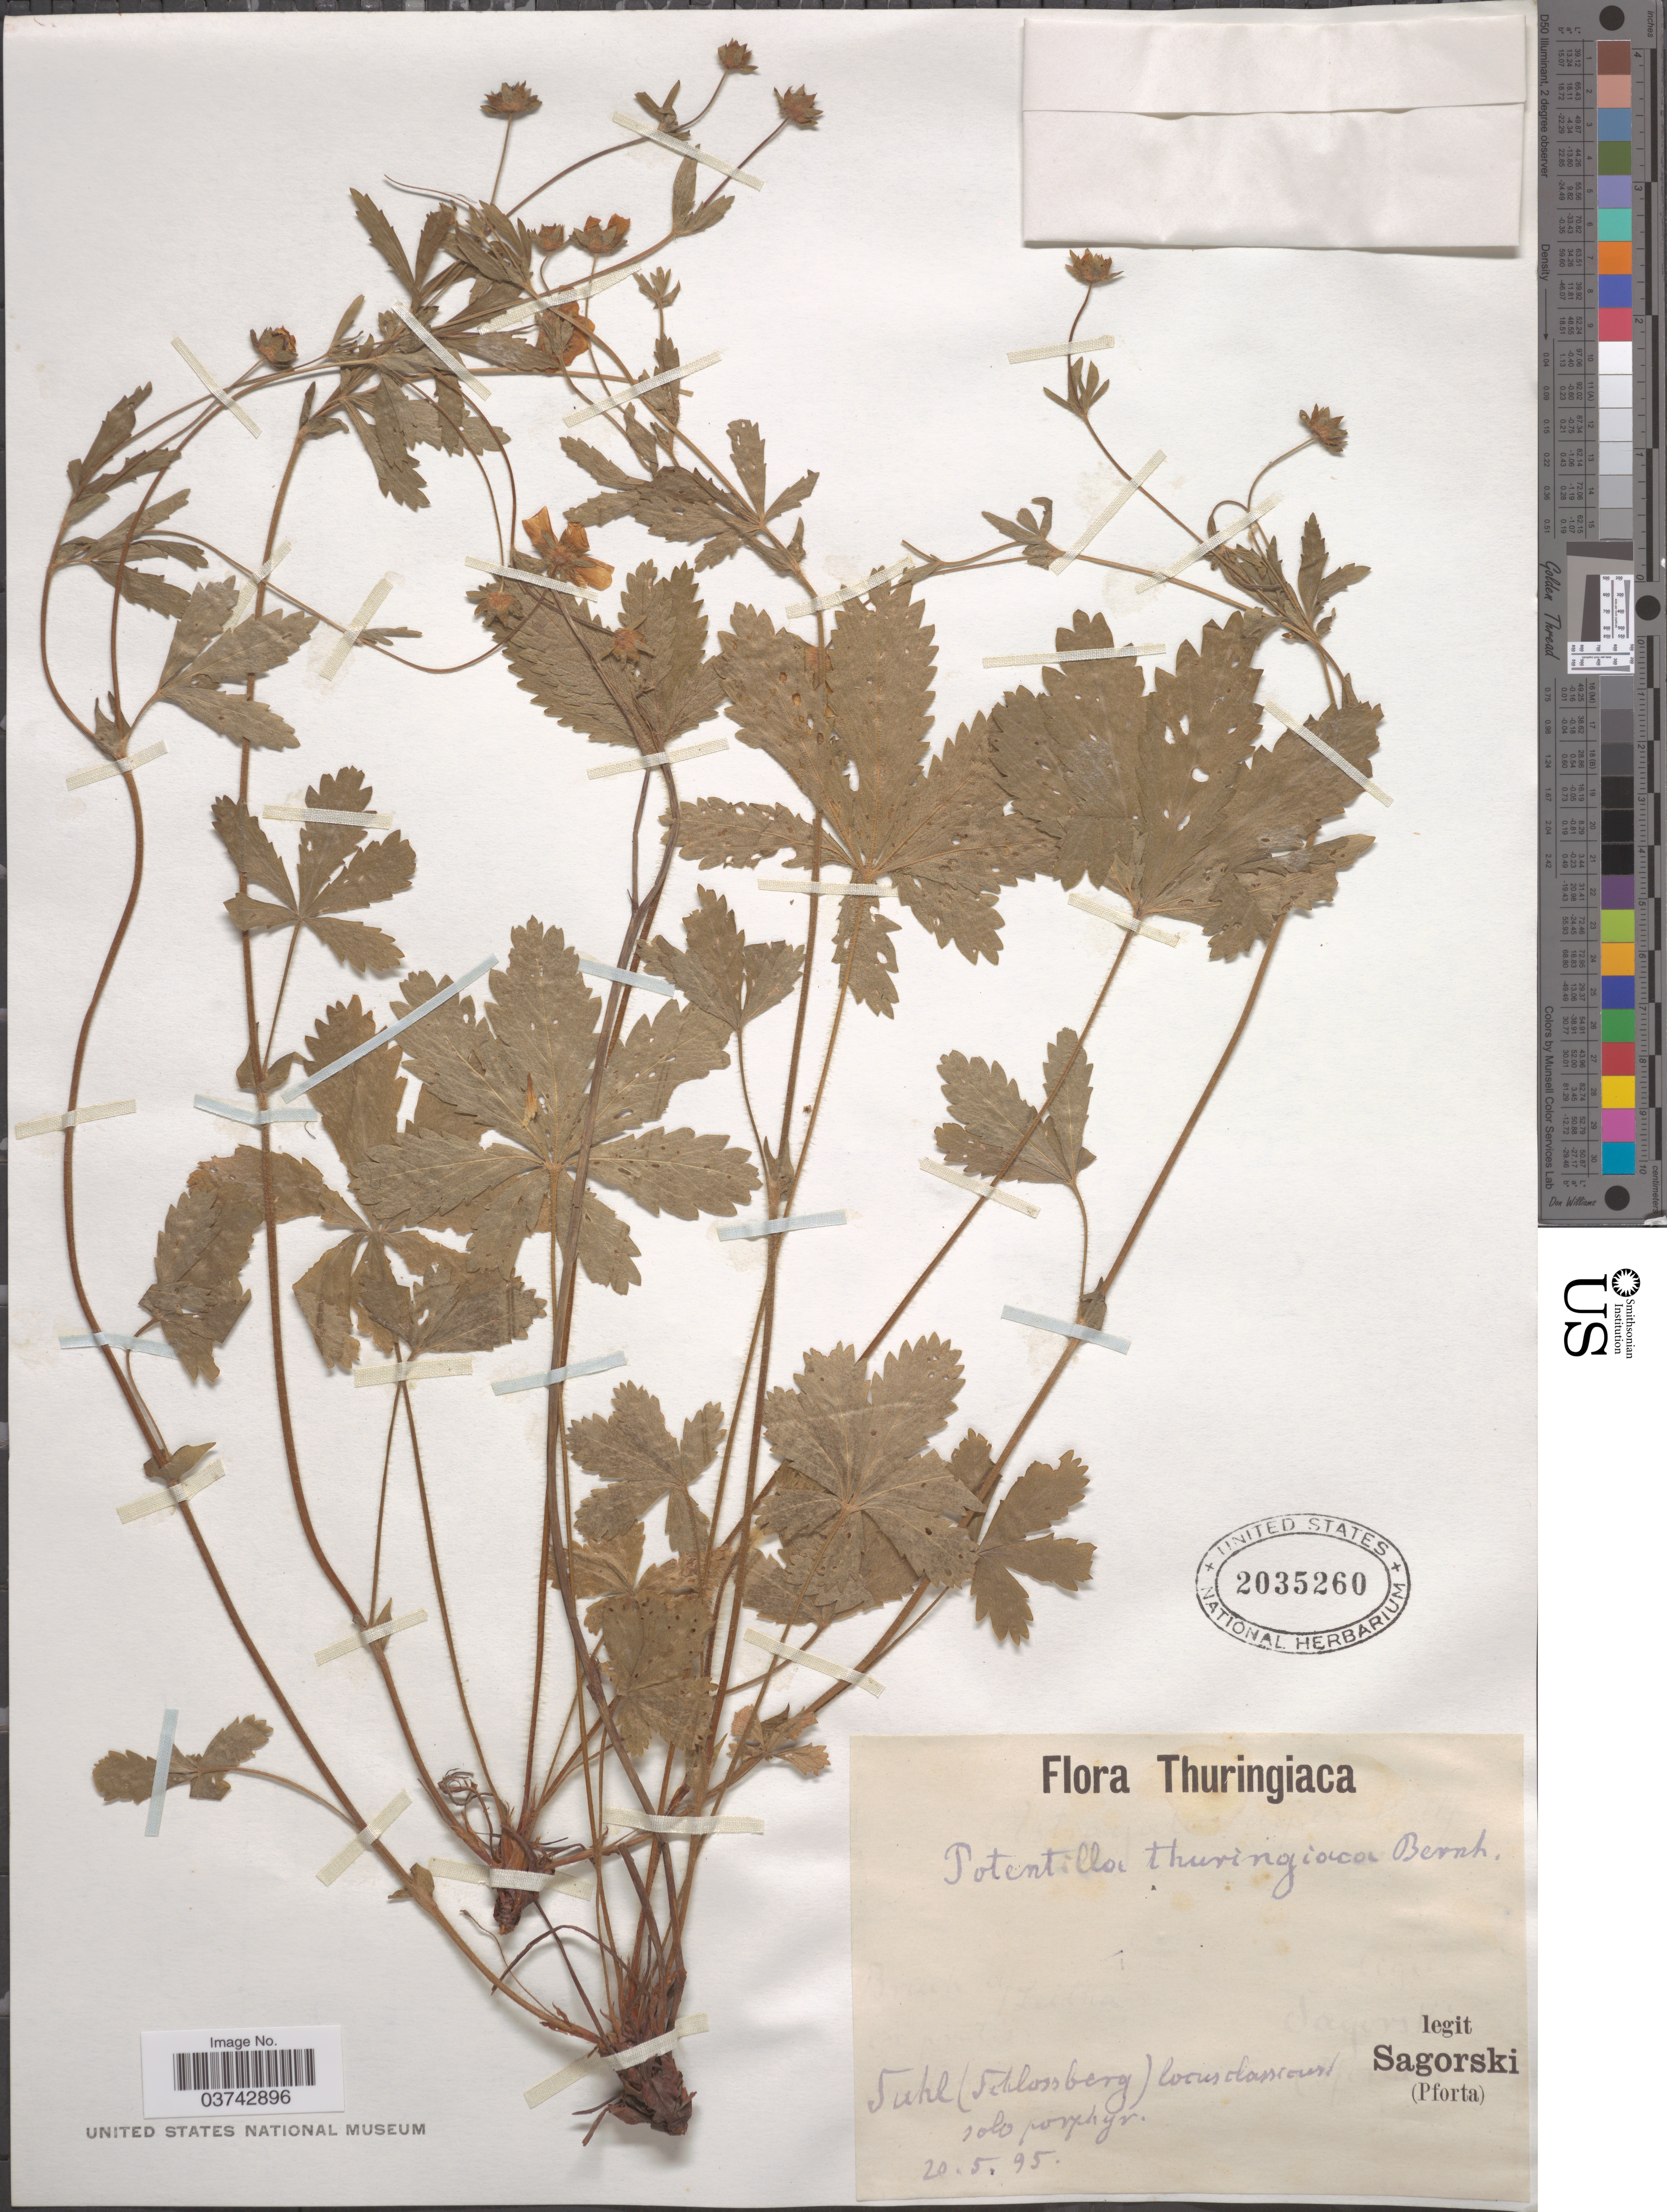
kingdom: Plantae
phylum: Tracheophyta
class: Magnoliopsida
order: Rosales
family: Rosaceae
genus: Potentilla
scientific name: Potentilla thuringiaca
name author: Bernh. ex Link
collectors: -. Sagorski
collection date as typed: Transcribed d/m/y: 20/5/95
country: Germany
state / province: Thuringia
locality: Thuringiaca. Suhl (Schlossberg).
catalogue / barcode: US 2035260